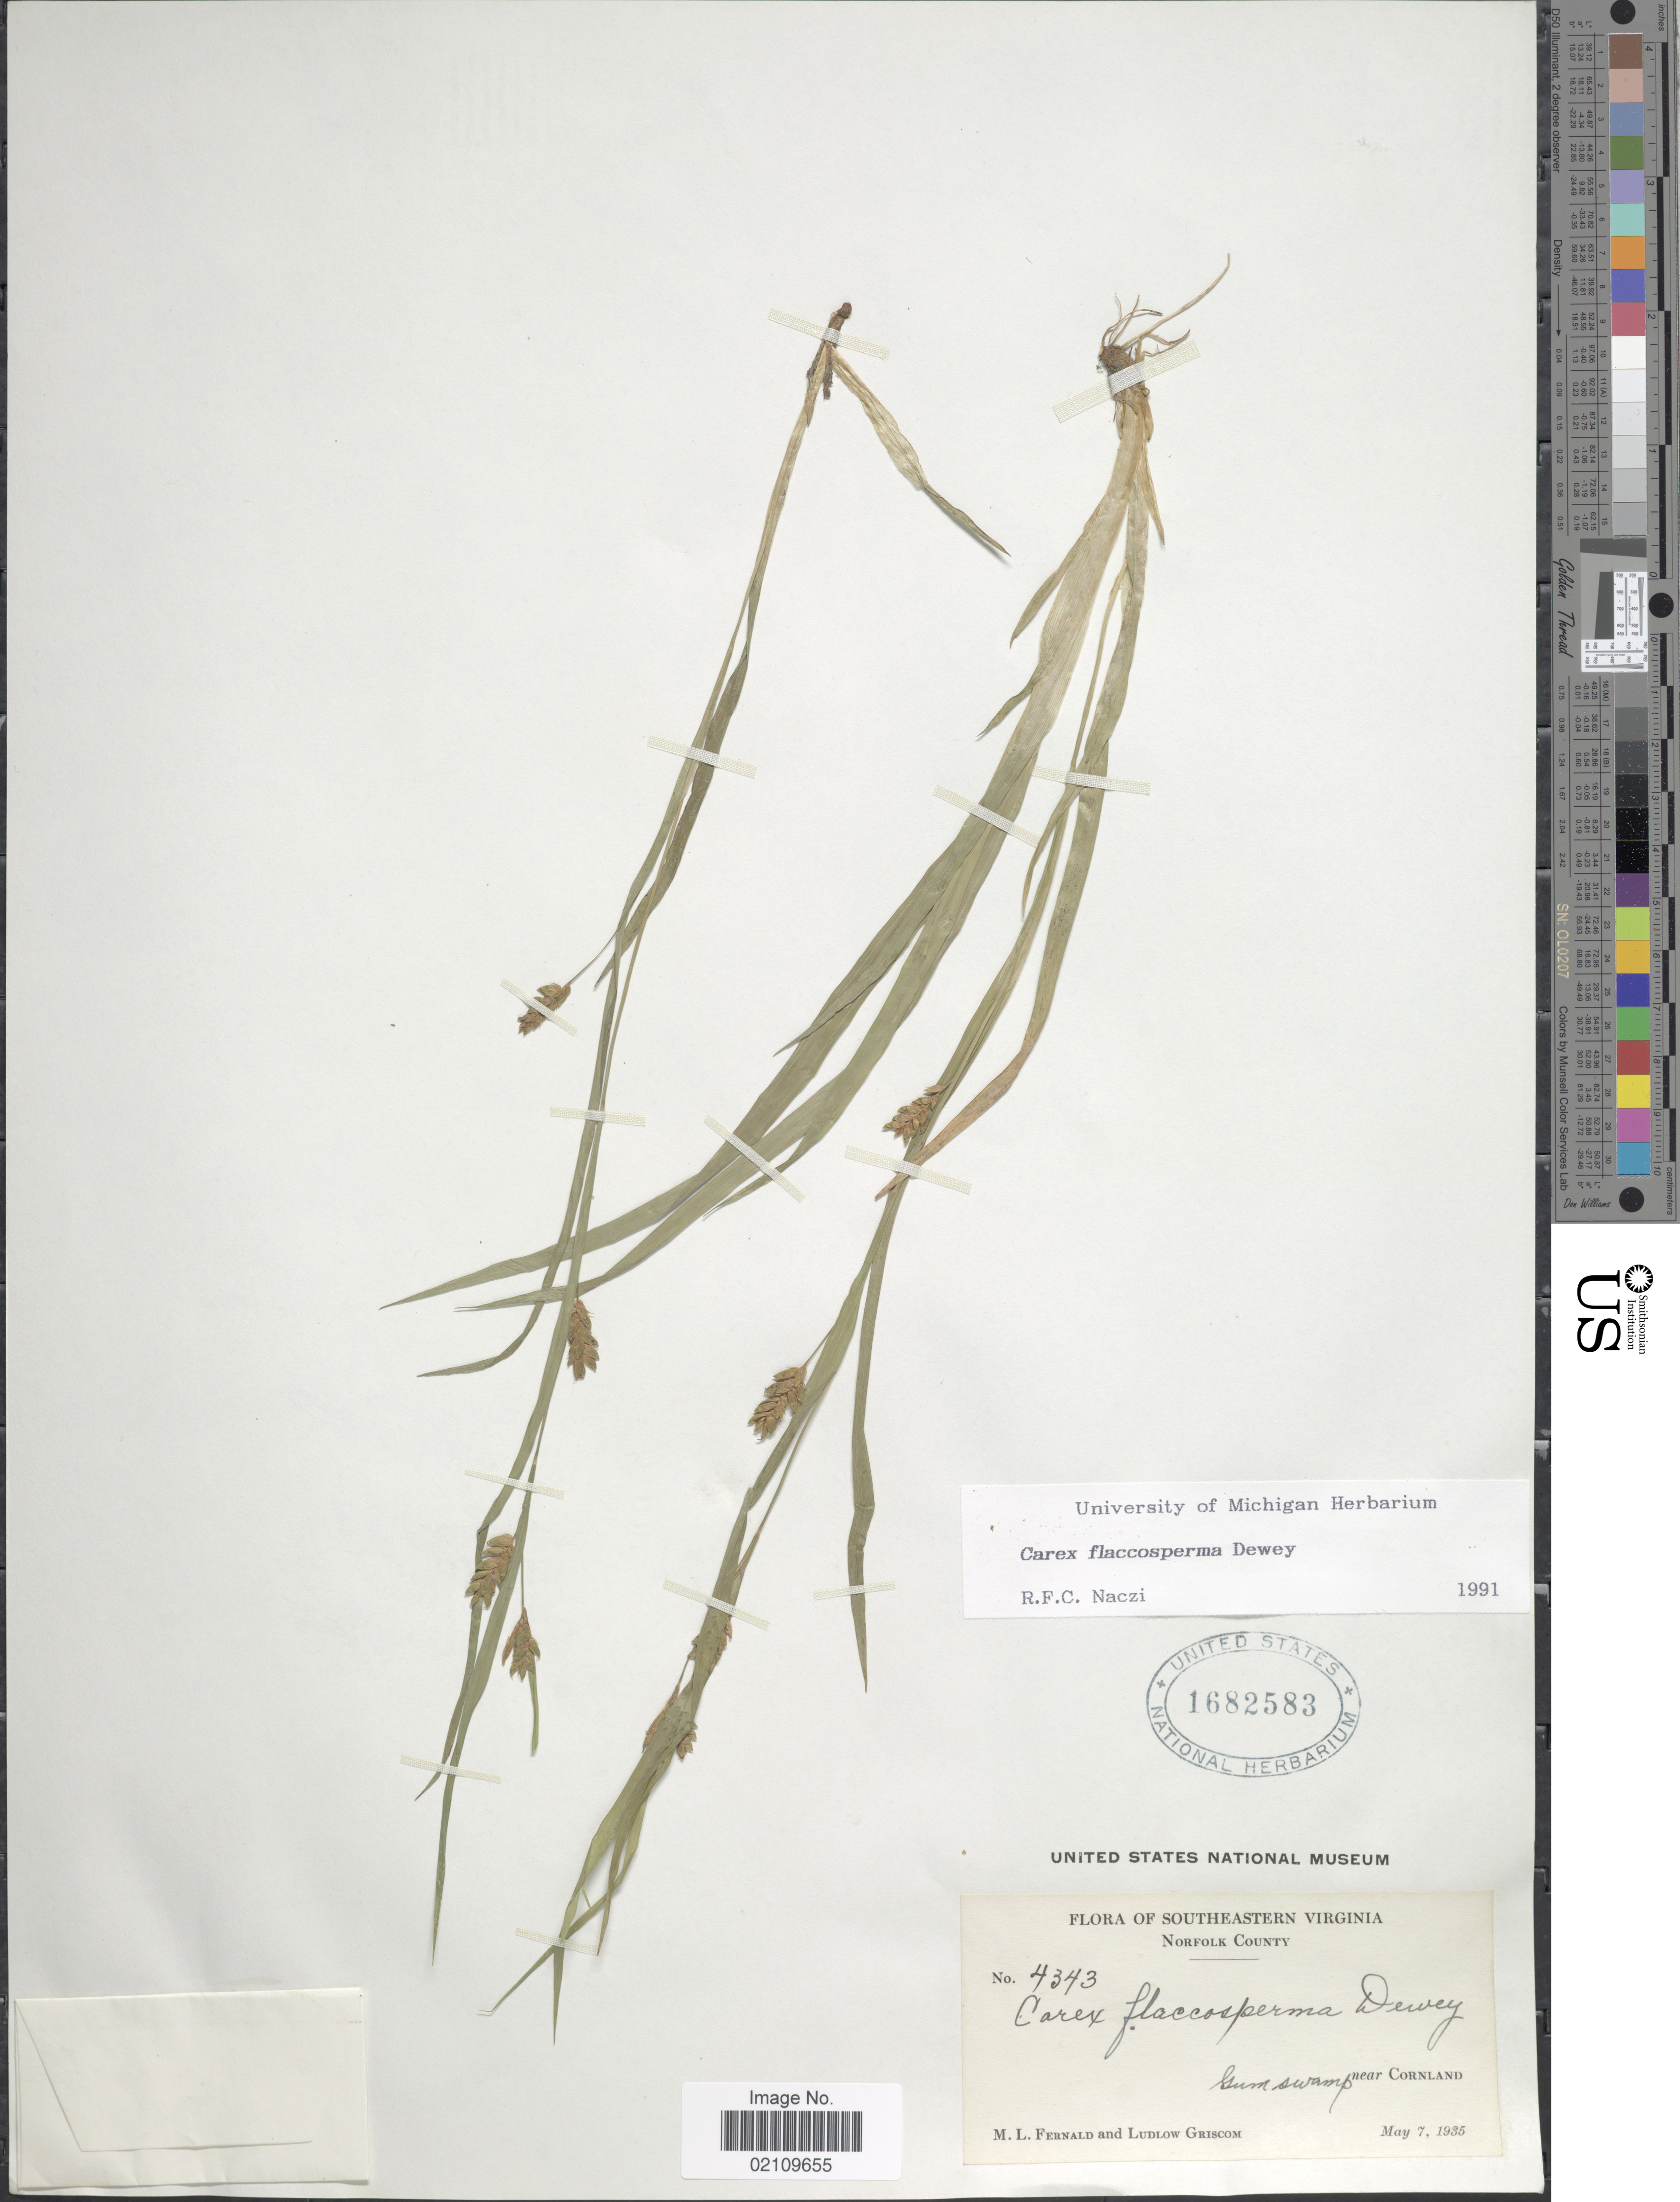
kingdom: Plantae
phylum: Tracheophyta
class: Liliopsida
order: Poales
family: Cyperaceae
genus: Carex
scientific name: Carex flaccosperma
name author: Dewey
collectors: M. L. Fernald & L. Griscom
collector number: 4343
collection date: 1935-05-07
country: United States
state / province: Virginia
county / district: City of Norfolk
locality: Southeastern Virginia. Norfolk County. near Cornland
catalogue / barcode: US 1682583